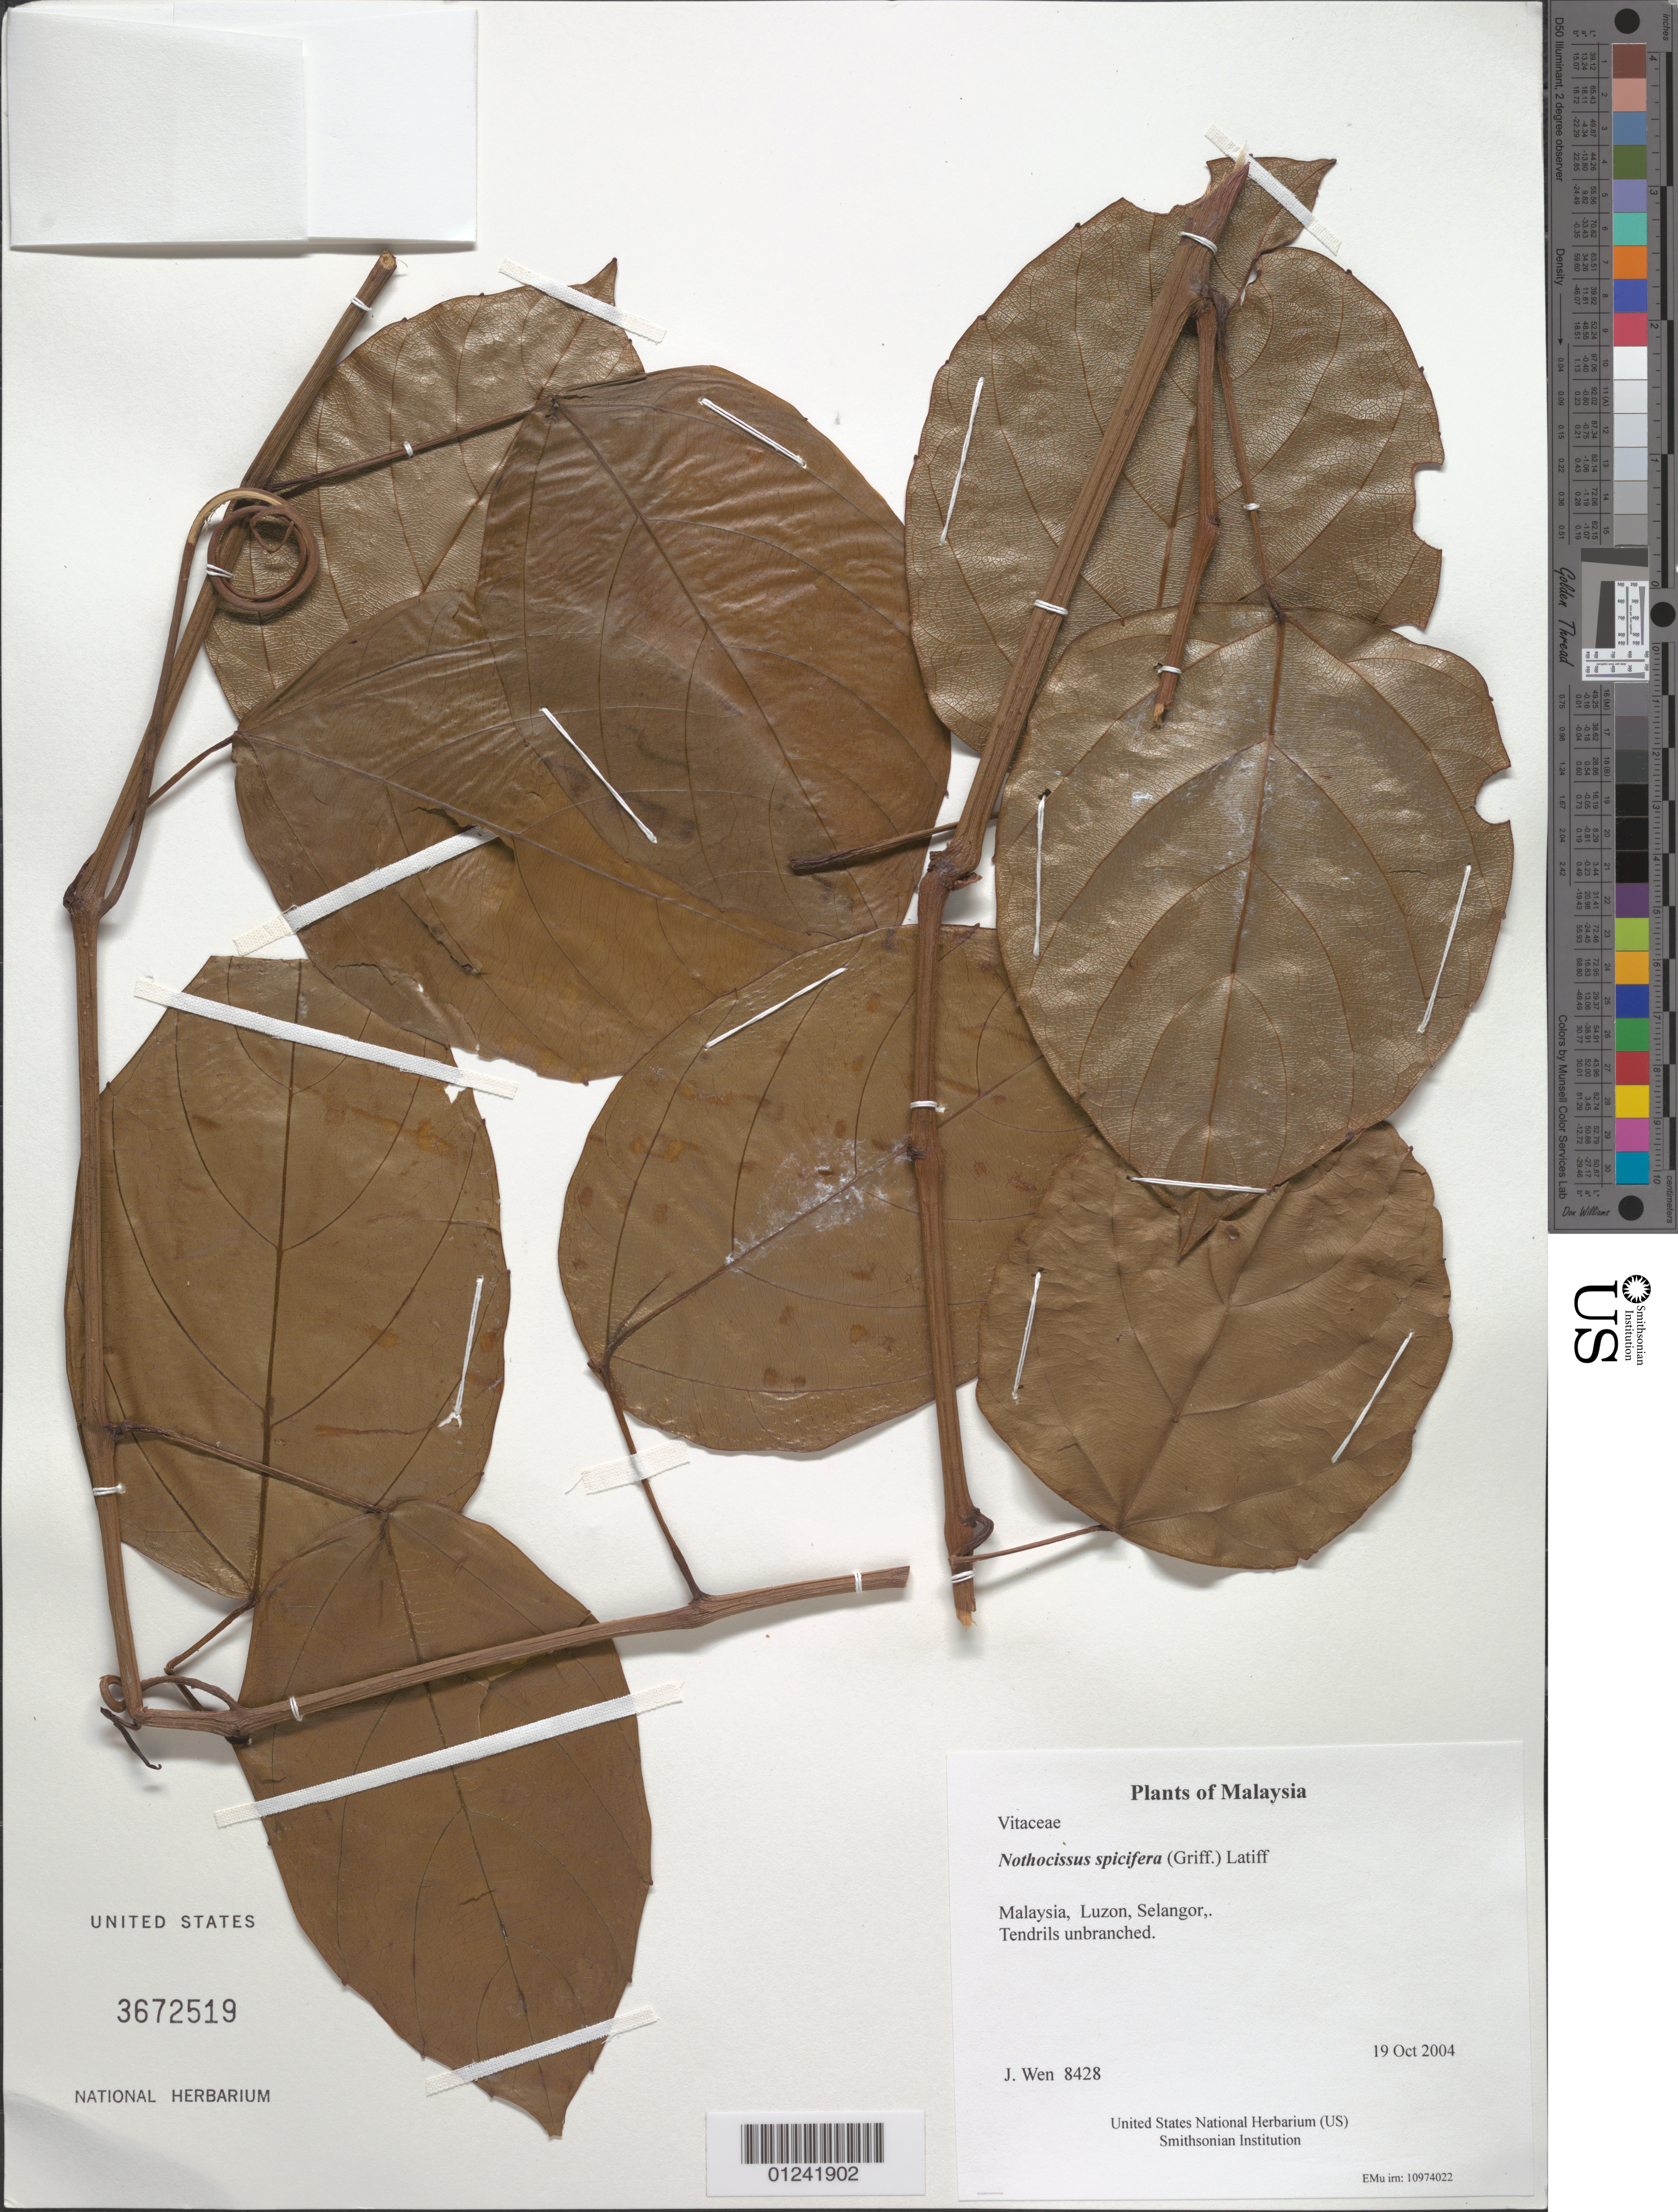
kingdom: Plantae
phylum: Tracheophyta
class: Magnoliopsida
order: Vitales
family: Vitaceae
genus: Ampelocissus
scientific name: Ampelocissus spicifer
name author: (Griff.) Planch.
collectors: J. Wen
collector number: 8428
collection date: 2004-10-19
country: Malaysia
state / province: Selangor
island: Luzon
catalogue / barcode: US 3672519